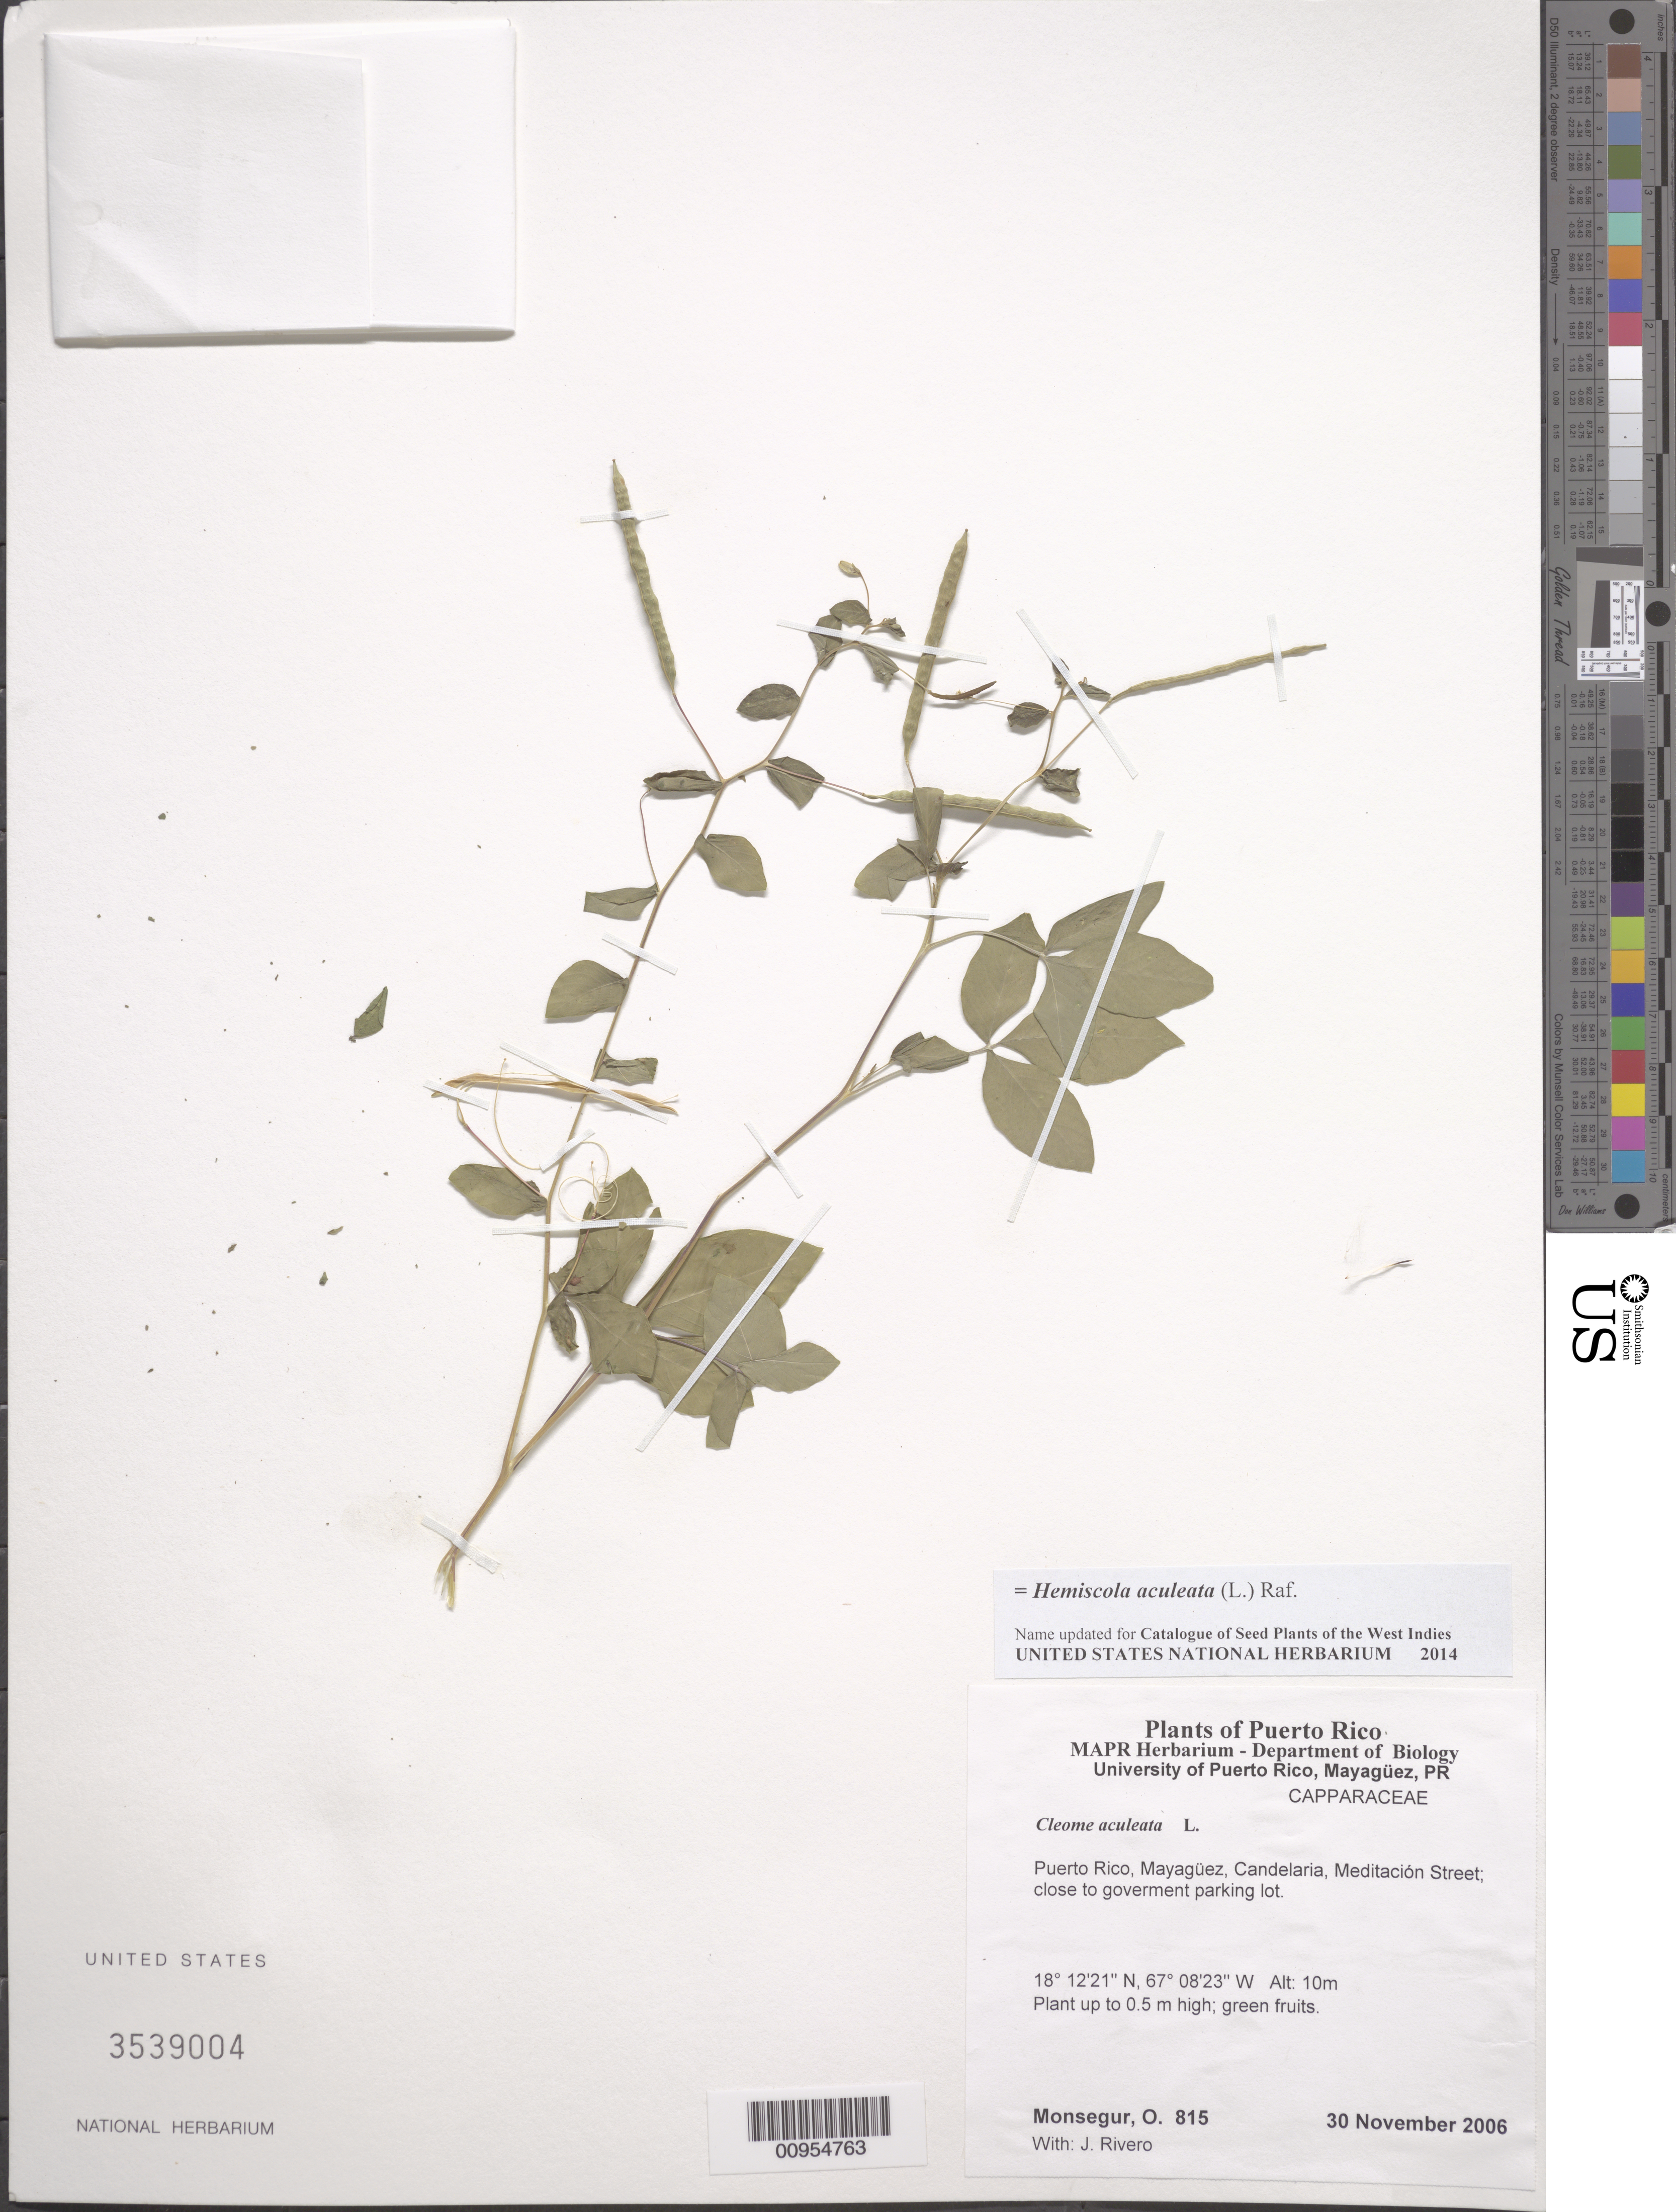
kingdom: Plantae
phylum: Tracheophyta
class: Magnoliopsida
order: Brassicales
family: Cleomaceae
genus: Tarenaya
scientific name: Tarenaya aculeata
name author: (L.) Soares Neto & Roalson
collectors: O. Monsegur & J. Rivero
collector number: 815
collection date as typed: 30 Nov 2006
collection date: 2006-11-30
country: Puerto Rico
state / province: Mayagüez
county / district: Candelaria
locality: Meditación Street; close to goverment parking lot.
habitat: Street close to parking lot.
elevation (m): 10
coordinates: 18.1221, 67.08232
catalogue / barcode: US 3539004